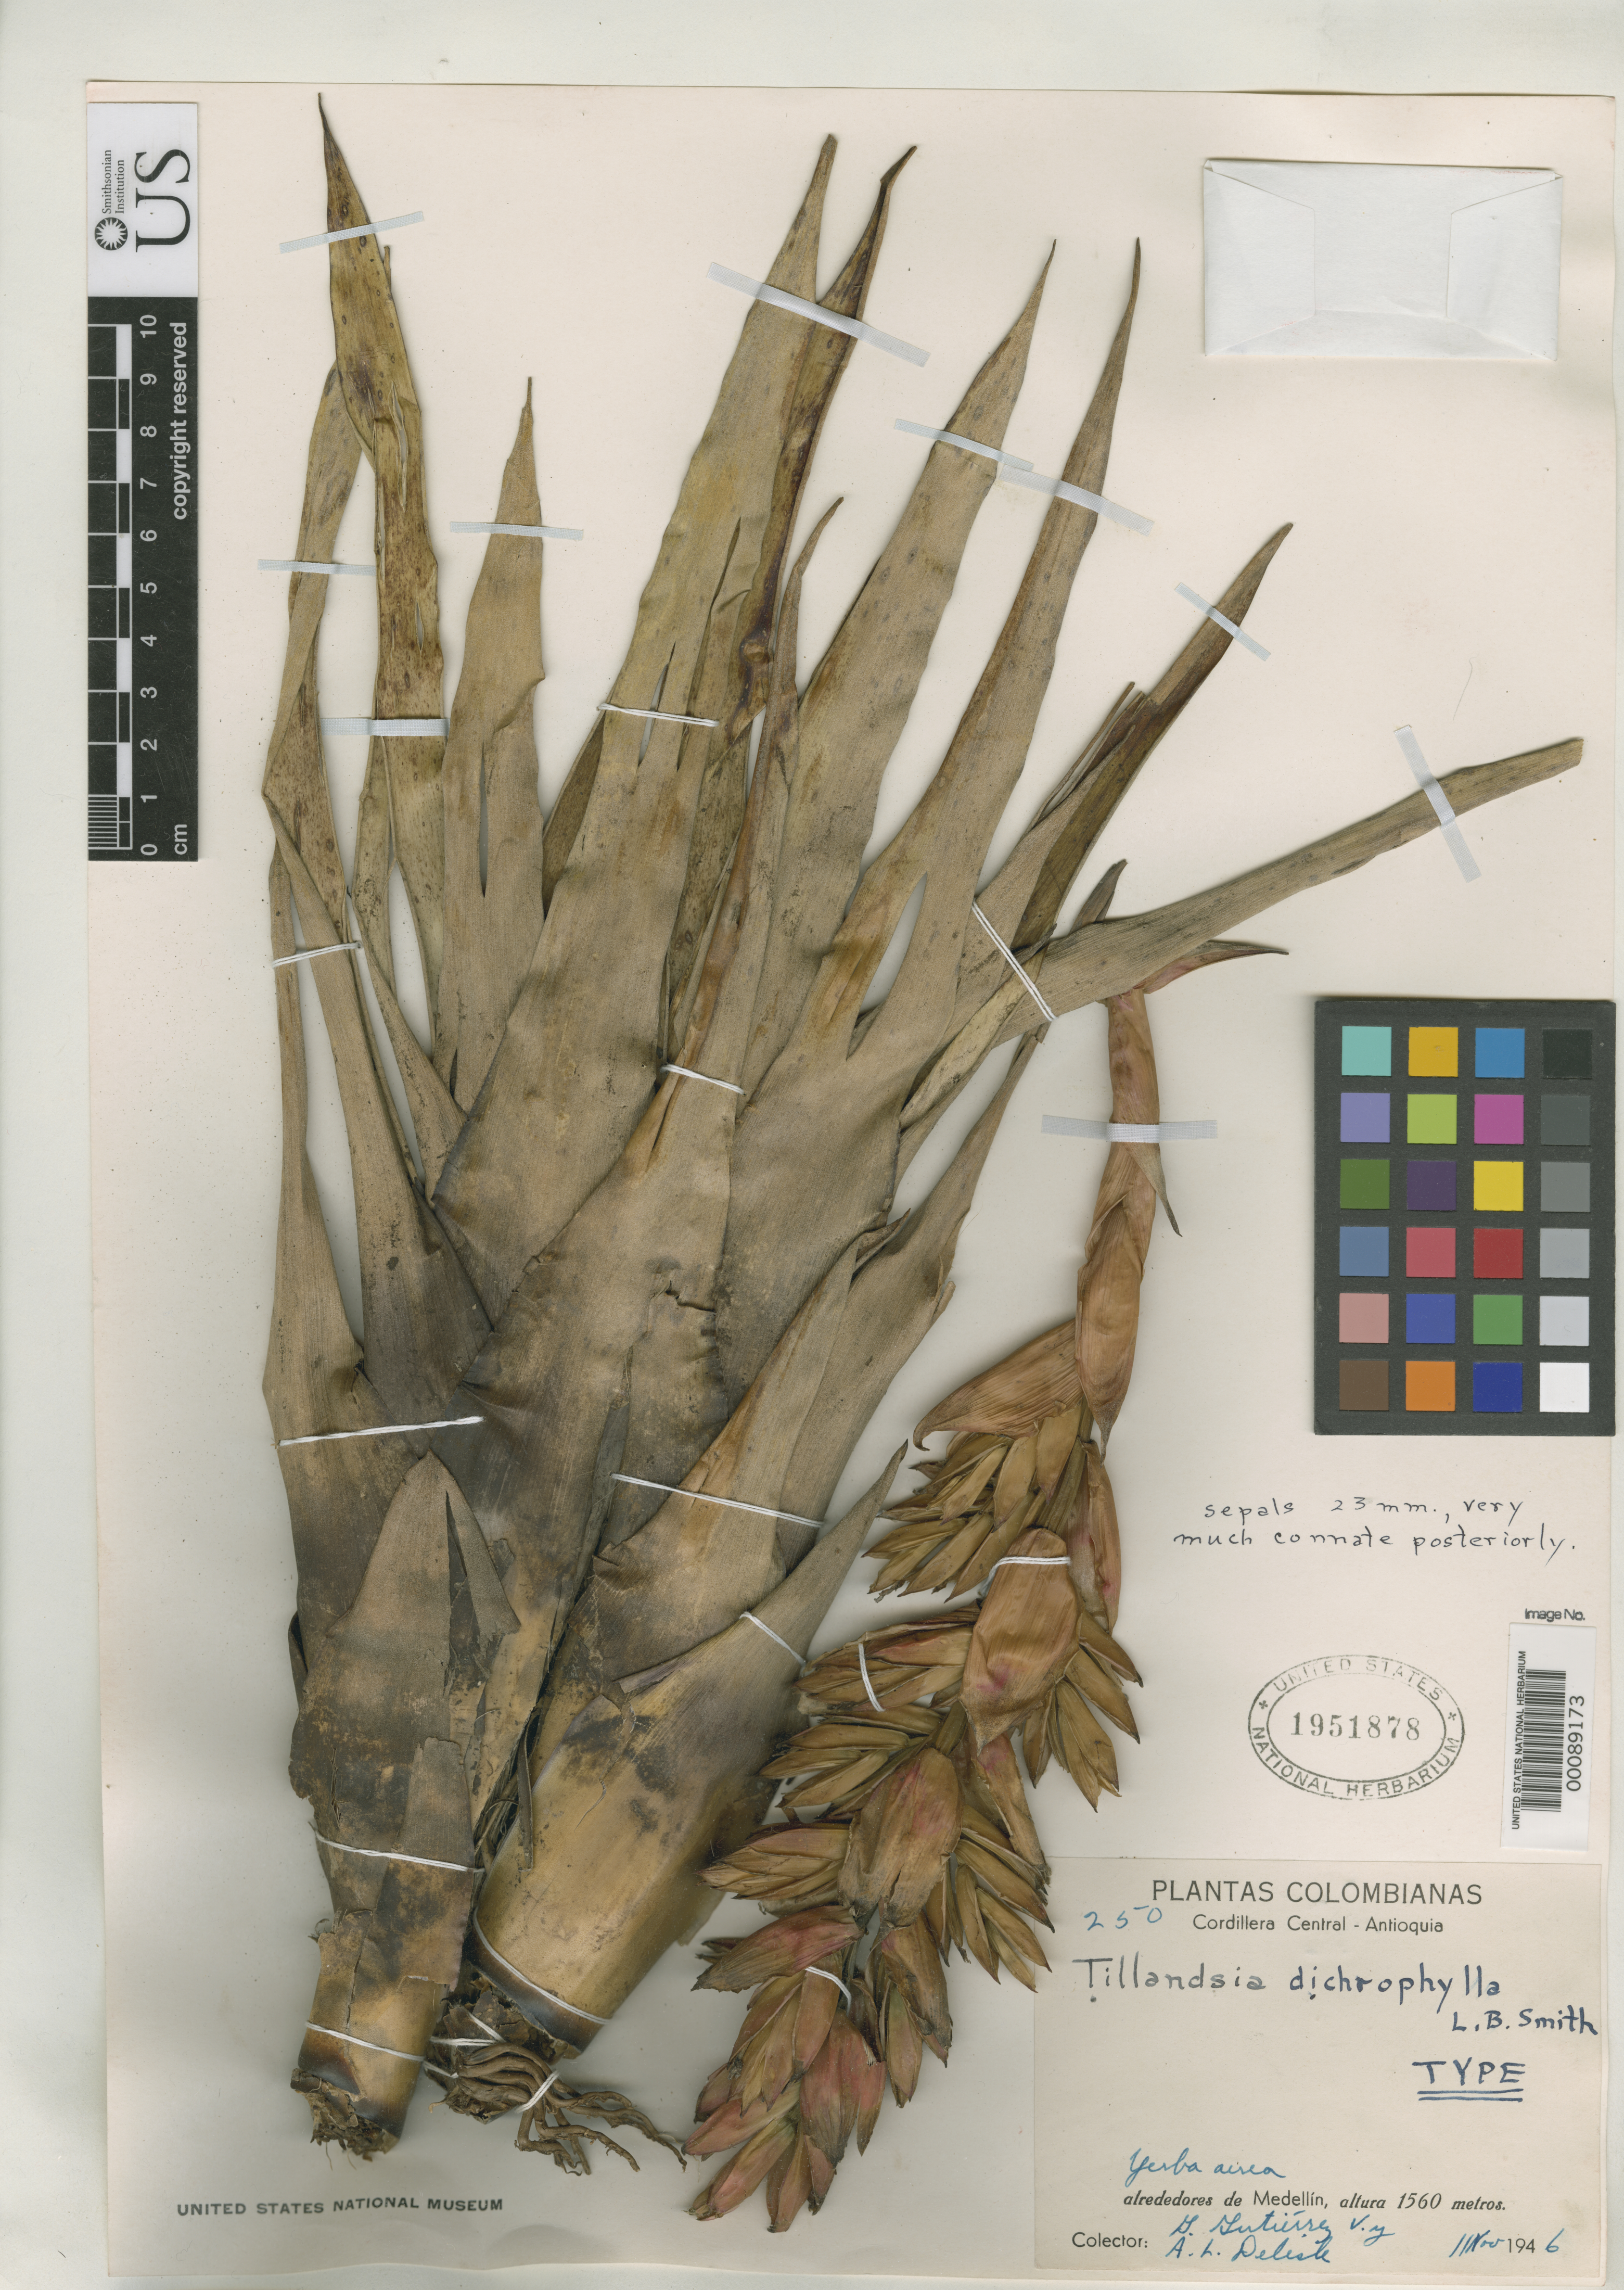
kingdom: Plantae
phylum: Tracheophyta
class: Liliopsida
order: Poales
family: Bromeliaceae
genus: Tillandsia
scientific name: Tillandsia dichrophylla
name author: L.B. Sm.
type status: Holotype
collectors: G. Gutierrez & A. Delisle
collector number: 250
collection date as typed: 11 Nov 1946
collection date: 1946-11-11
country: Colombia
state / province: Antioquia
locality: Cordillera Central, Medellin.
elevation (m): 1560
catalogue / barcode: US 1951878